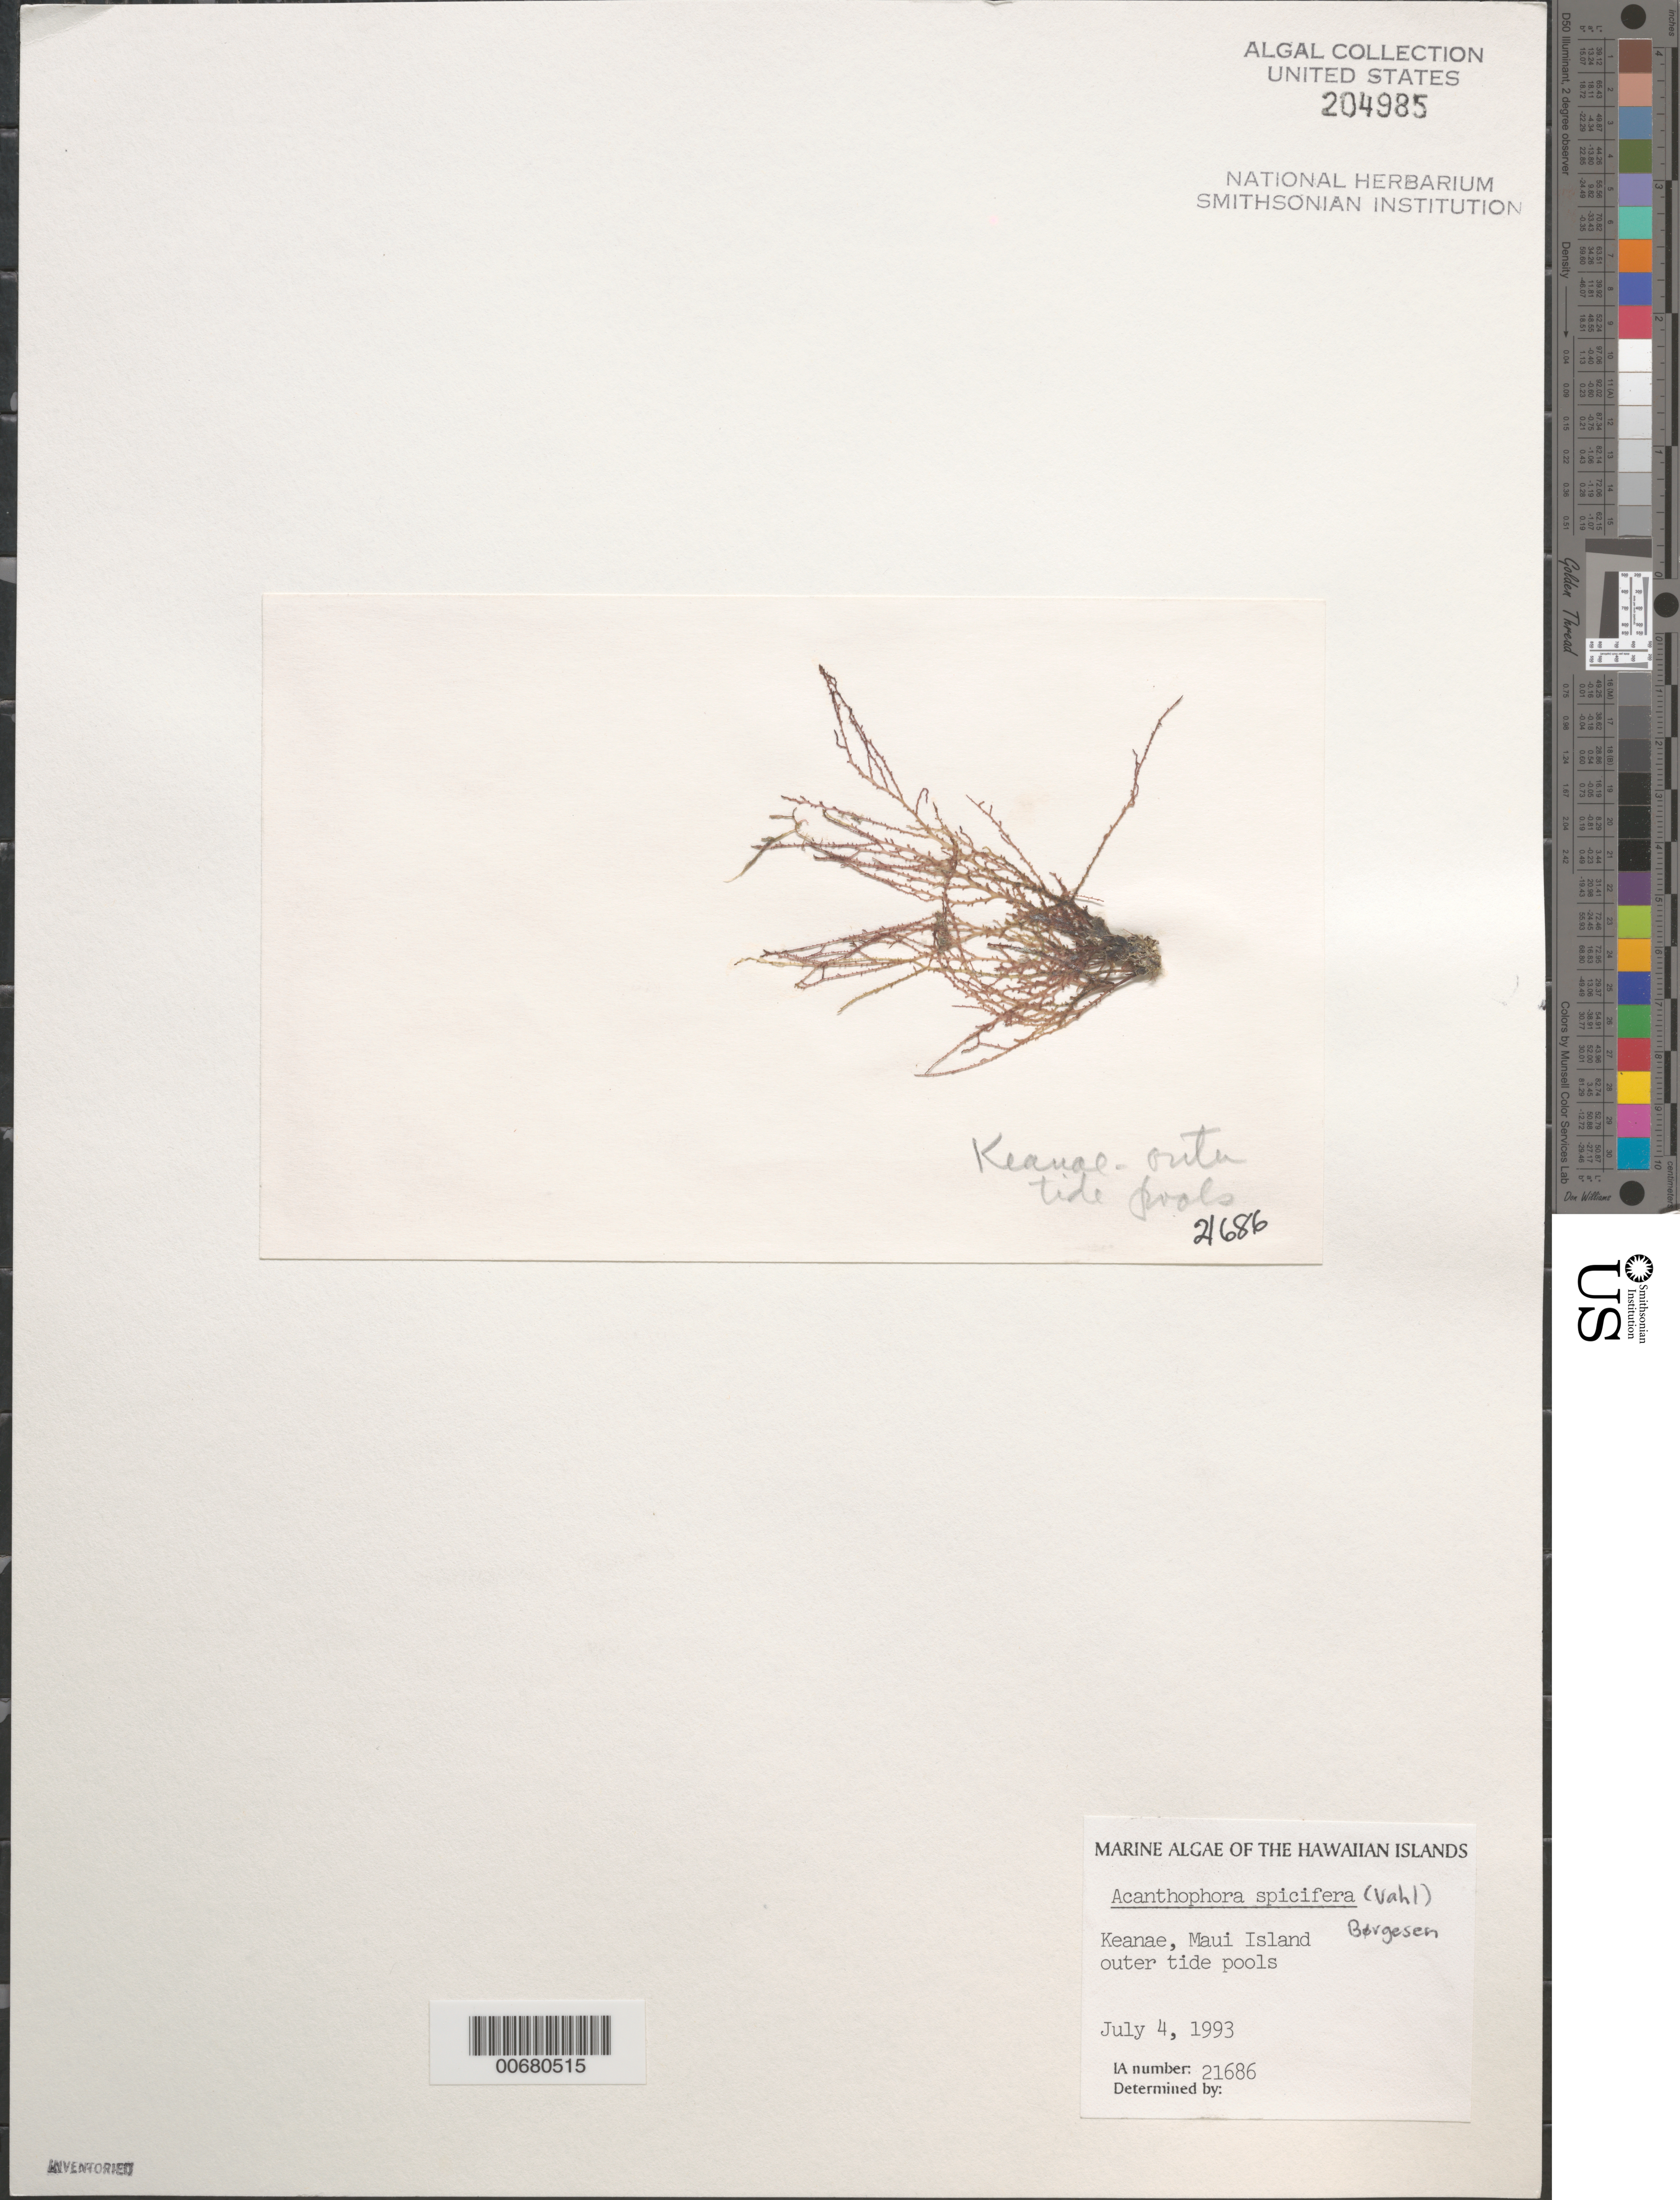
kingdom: Plantae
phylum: Rhodophyta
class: Florideophyceae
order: Ceramiales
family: Rhodomelaceae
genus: Acanthophora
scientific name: Acanthophora spicifera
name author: (Vahl) Børgesen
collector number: IAA 21686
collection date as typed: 04 Jul 1993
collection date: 1993-07-04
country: United States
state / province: Hawaii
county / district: Maui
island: Maui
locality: Keanae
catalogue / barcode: US 204985